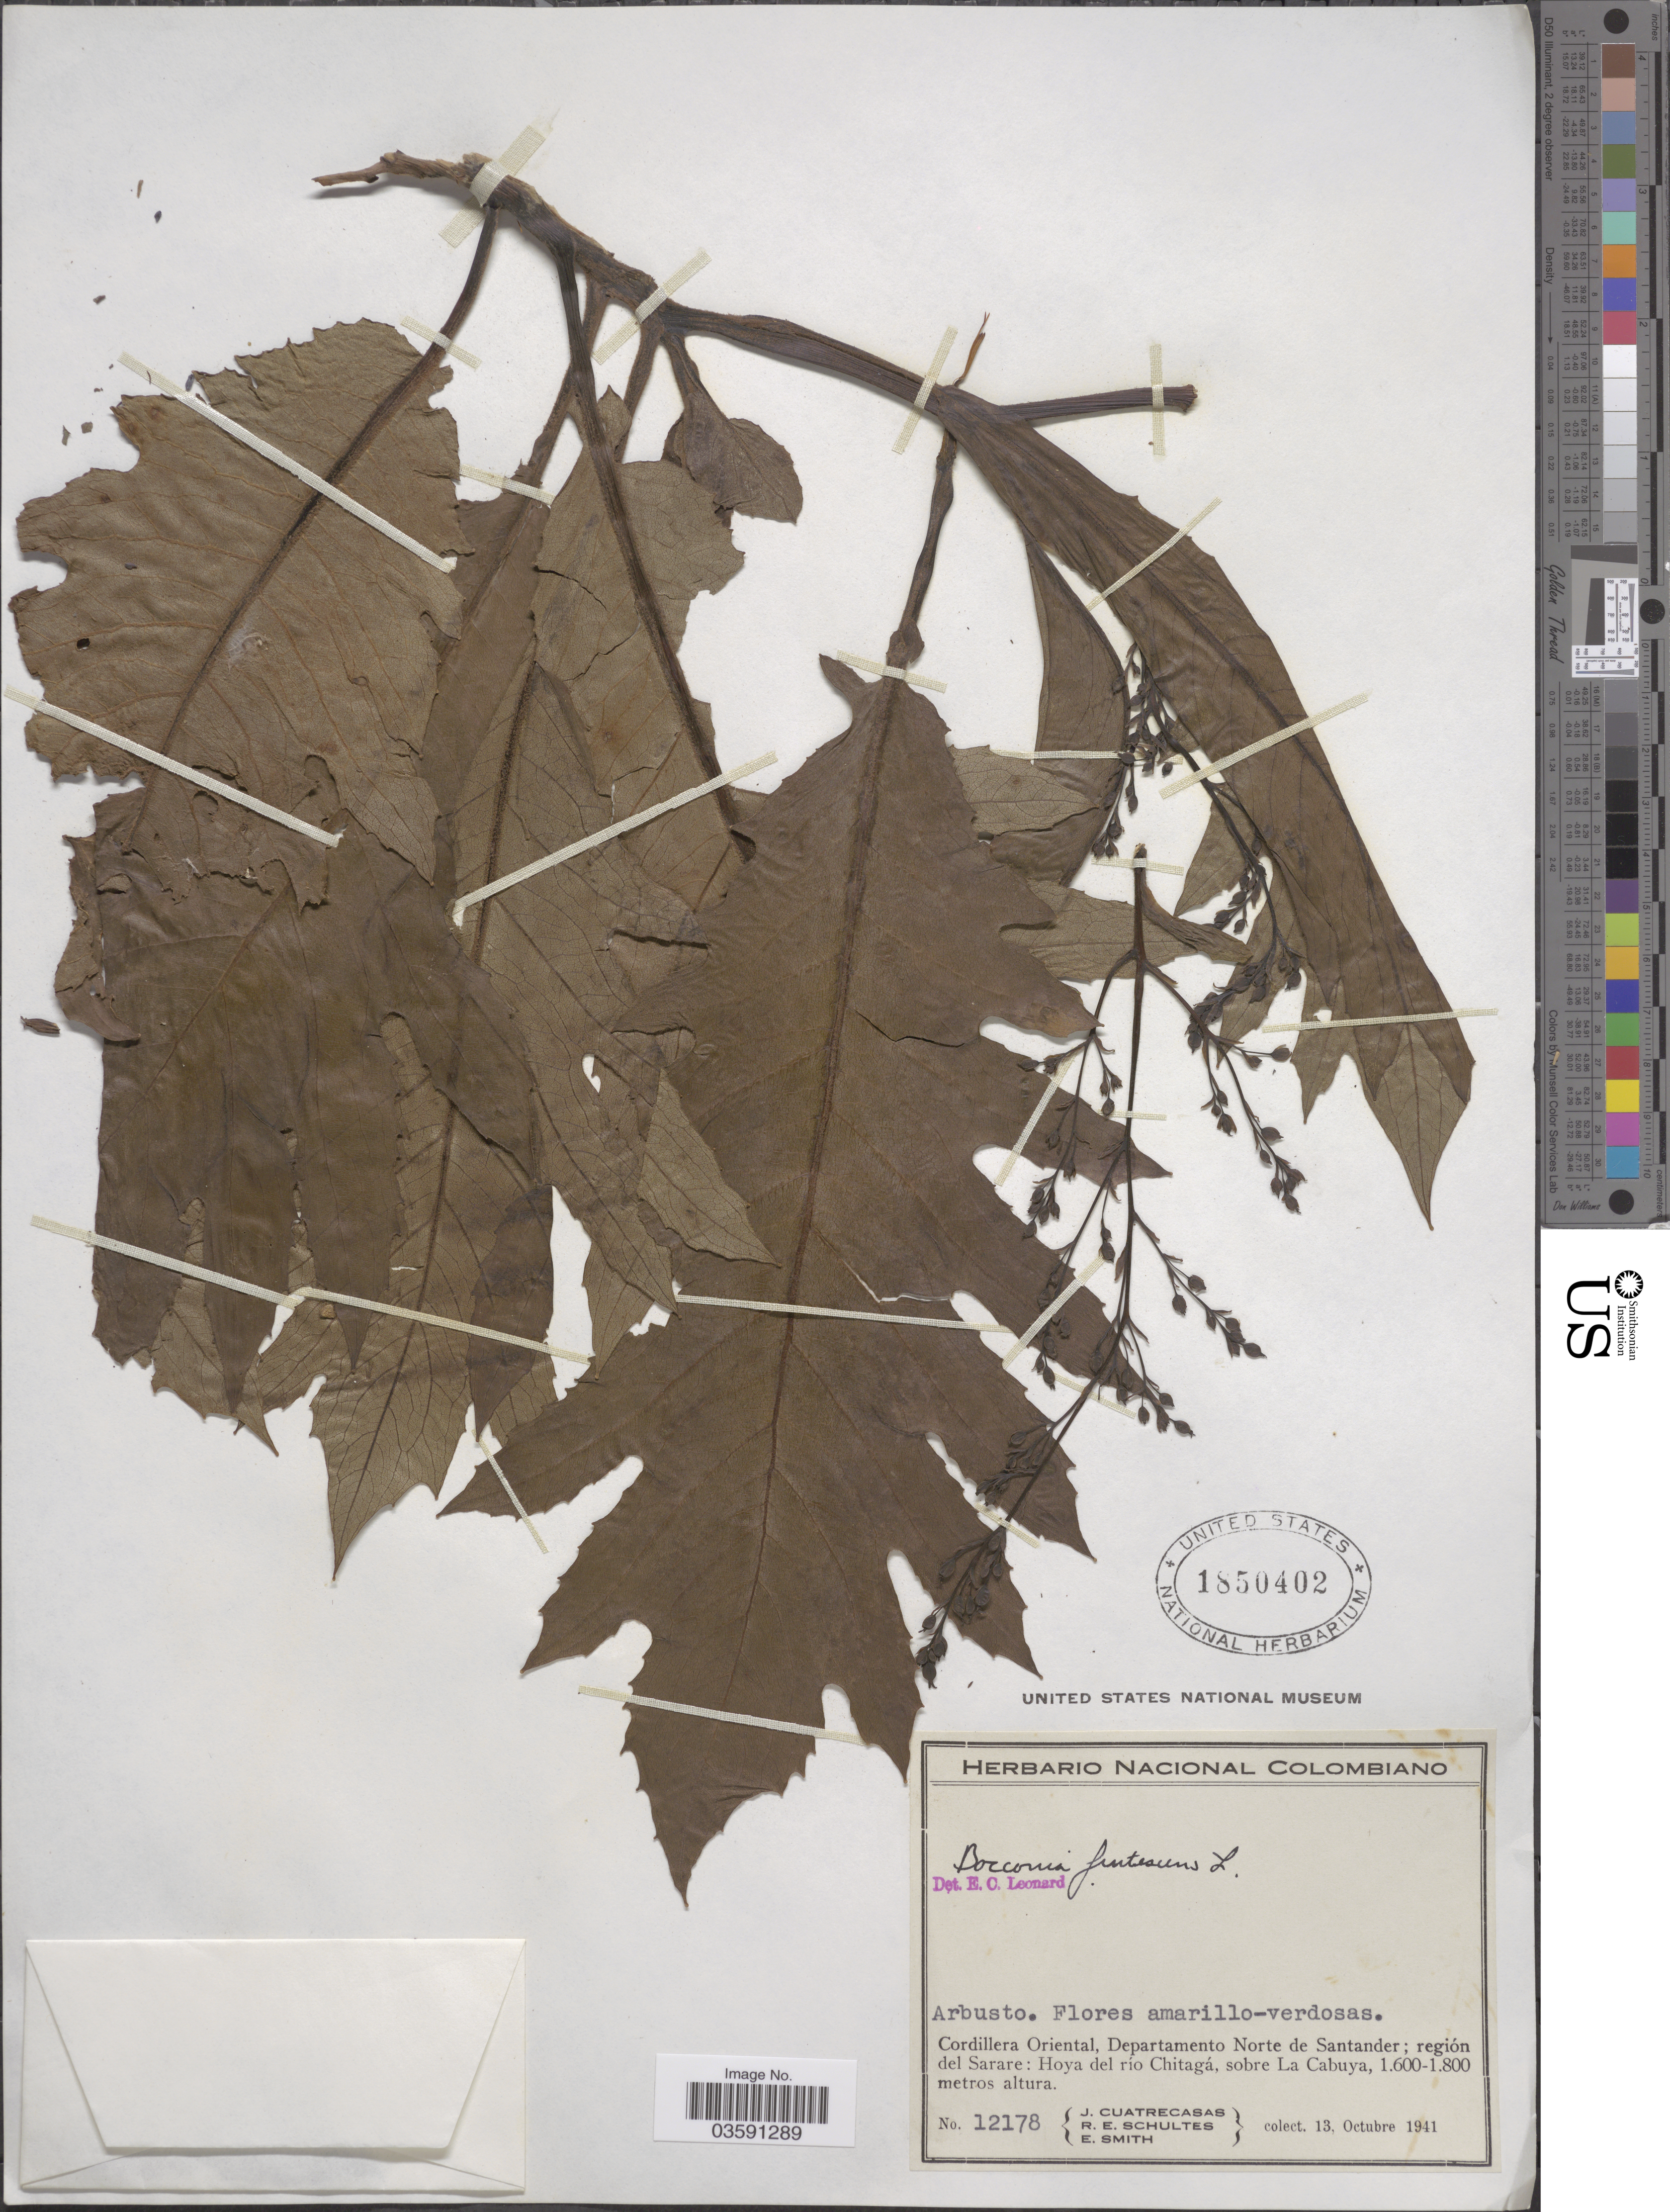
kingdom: Plantae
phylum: Tracheophyta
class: Magnoliopsida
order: Ranunculales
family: Papaveraceae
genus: Bocconia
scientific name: Bocconia integrifolia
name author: Bonpl.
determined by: Strong, Mark T., (BOT), Smithsonian Institution - National Museum of Natural History (UNITED STATES)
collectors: J. Cuatrecasas, R. E. Schultes & E. Smith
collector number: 12178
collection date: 1941-10-13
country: Colombia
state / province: Norte de Santander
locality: Cordillera Oriental, Departamento Norte de Santander; región del Sarare: Hoya del río Chitagá, sobre La Cabuya.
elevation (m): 1600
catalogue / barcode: US 1850402